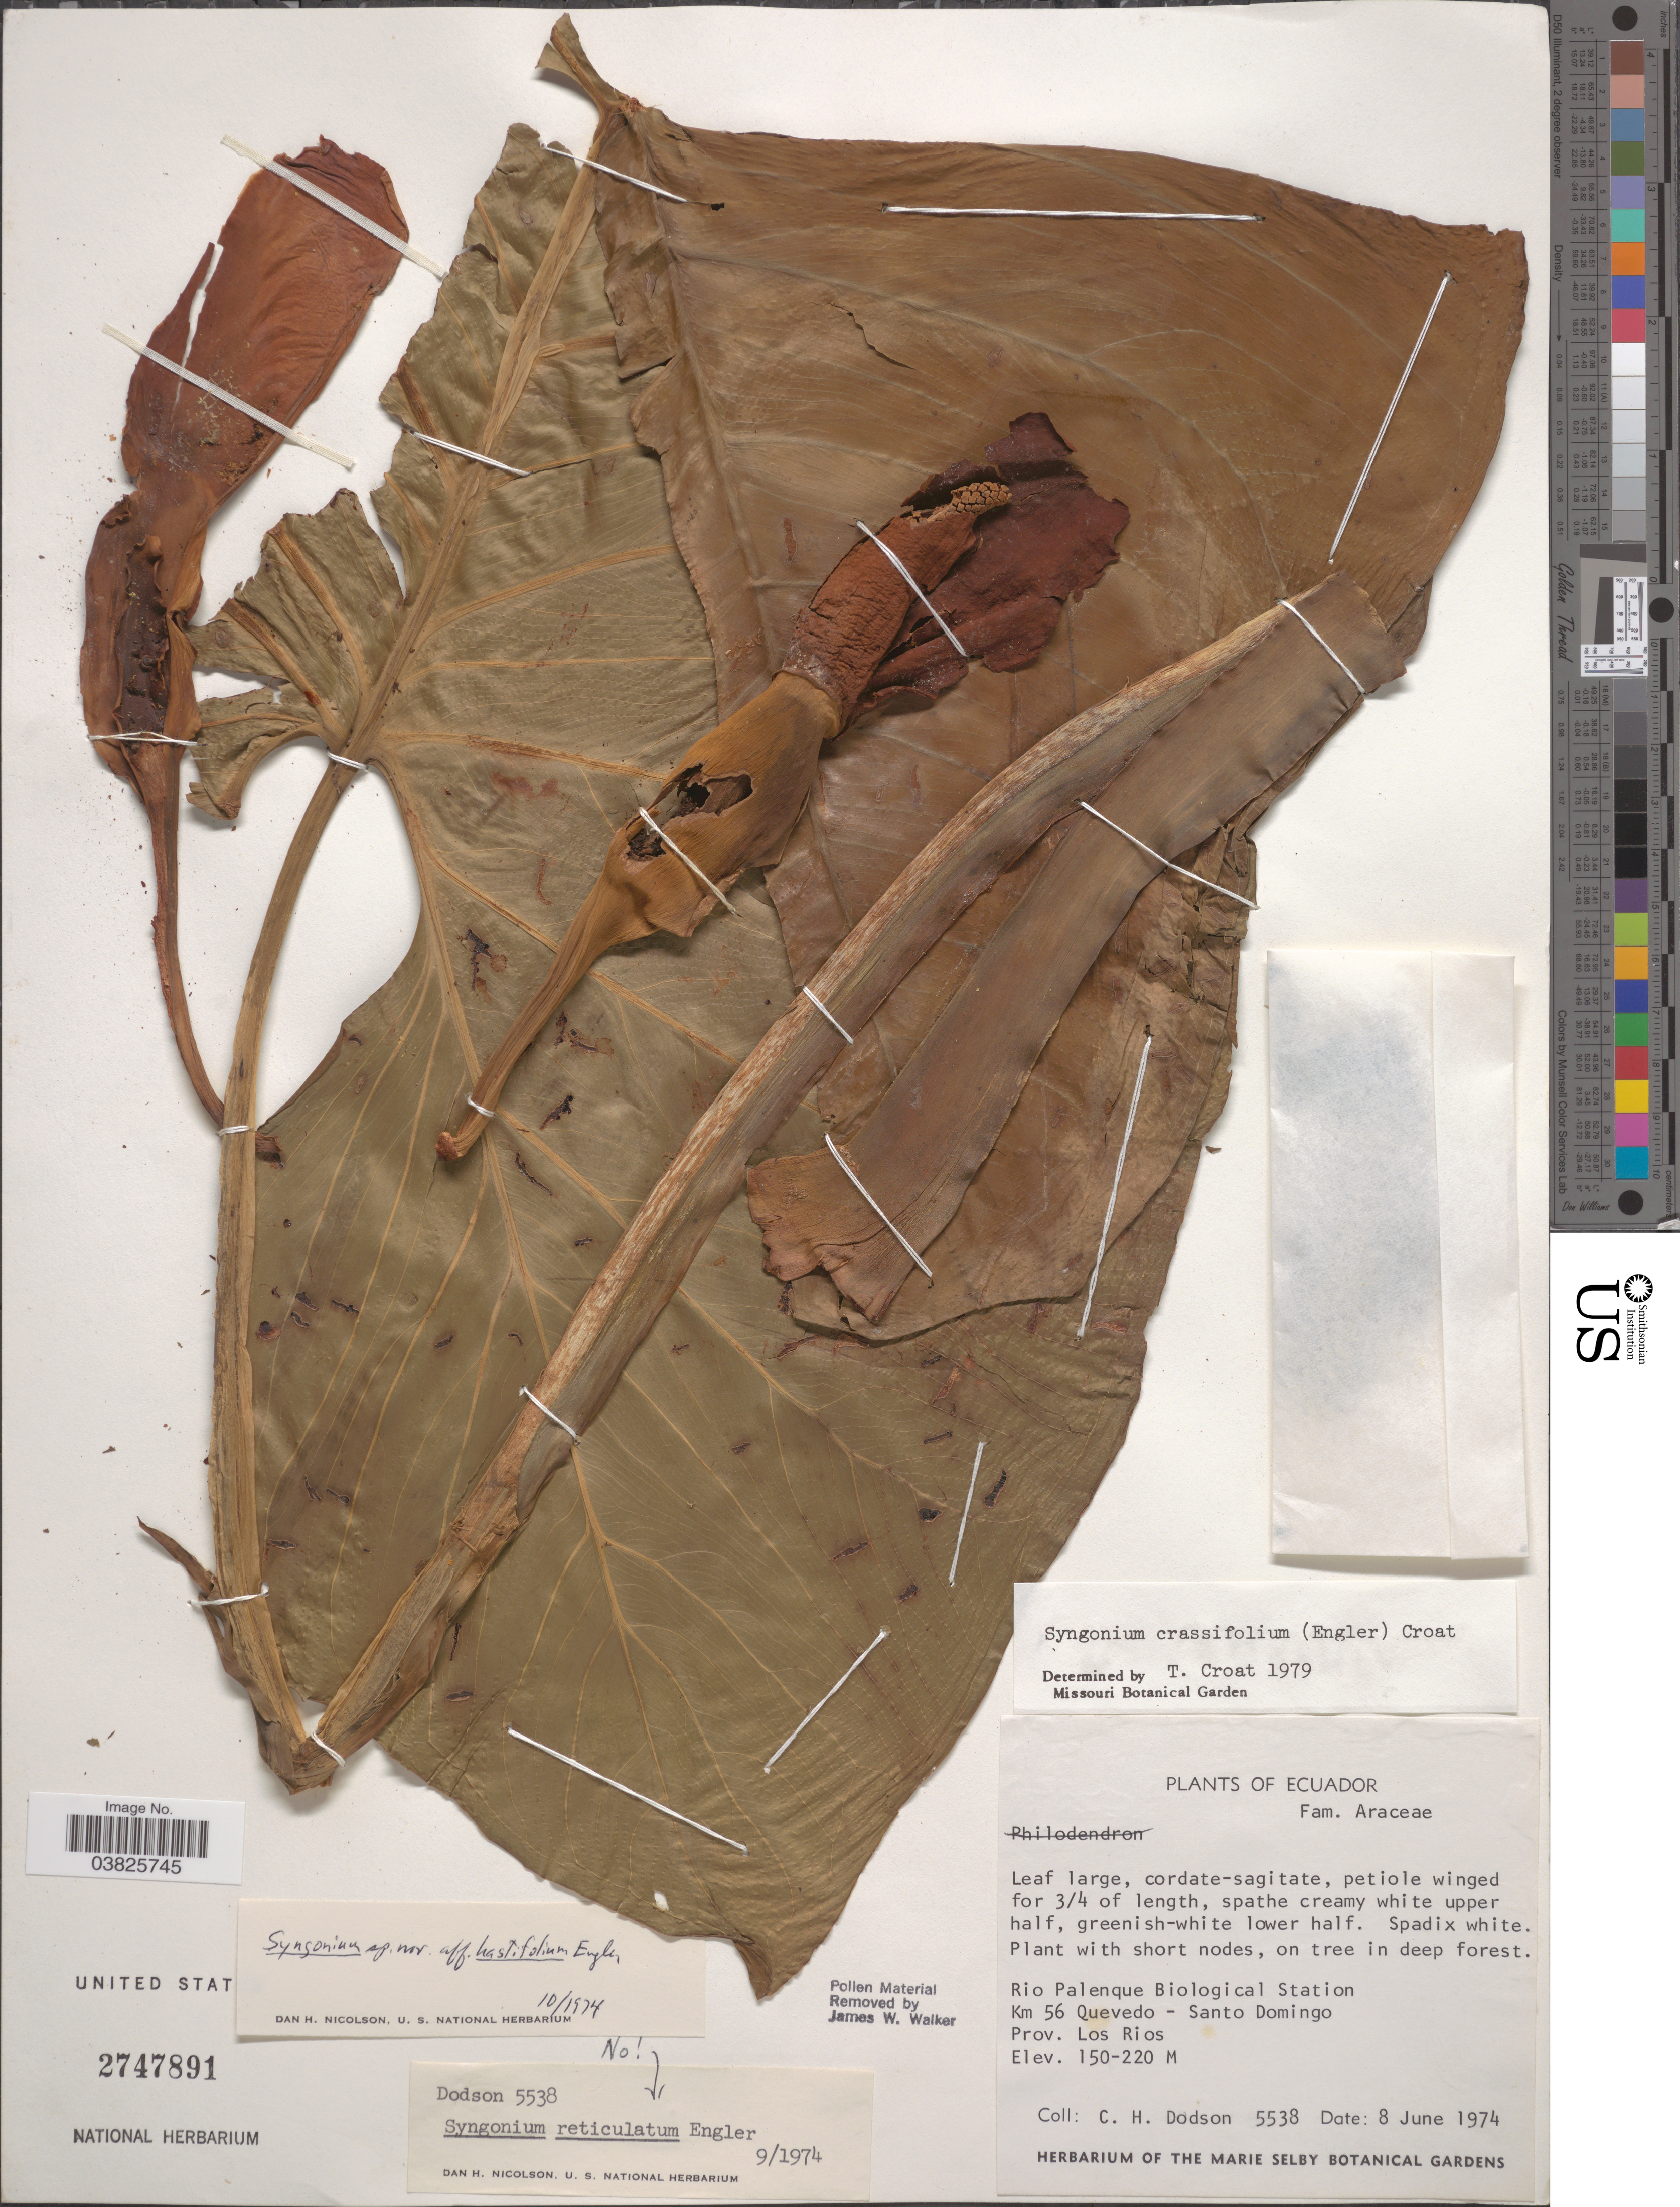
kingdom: Plantae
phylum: Tracheophyta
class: Liliopsida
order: Alismatales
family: Araceae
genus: Syngonium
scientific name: Syngonium crassifolium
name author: (Engl.) Croat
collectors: C. H. Dodson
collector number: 5538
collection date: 1974-06-08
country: Ecuador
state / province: Los Ríos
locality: Rio Palenque Biological Station. Km 56 Quevedo - Santo Domingo.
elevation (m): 150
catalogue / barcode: US 2747891